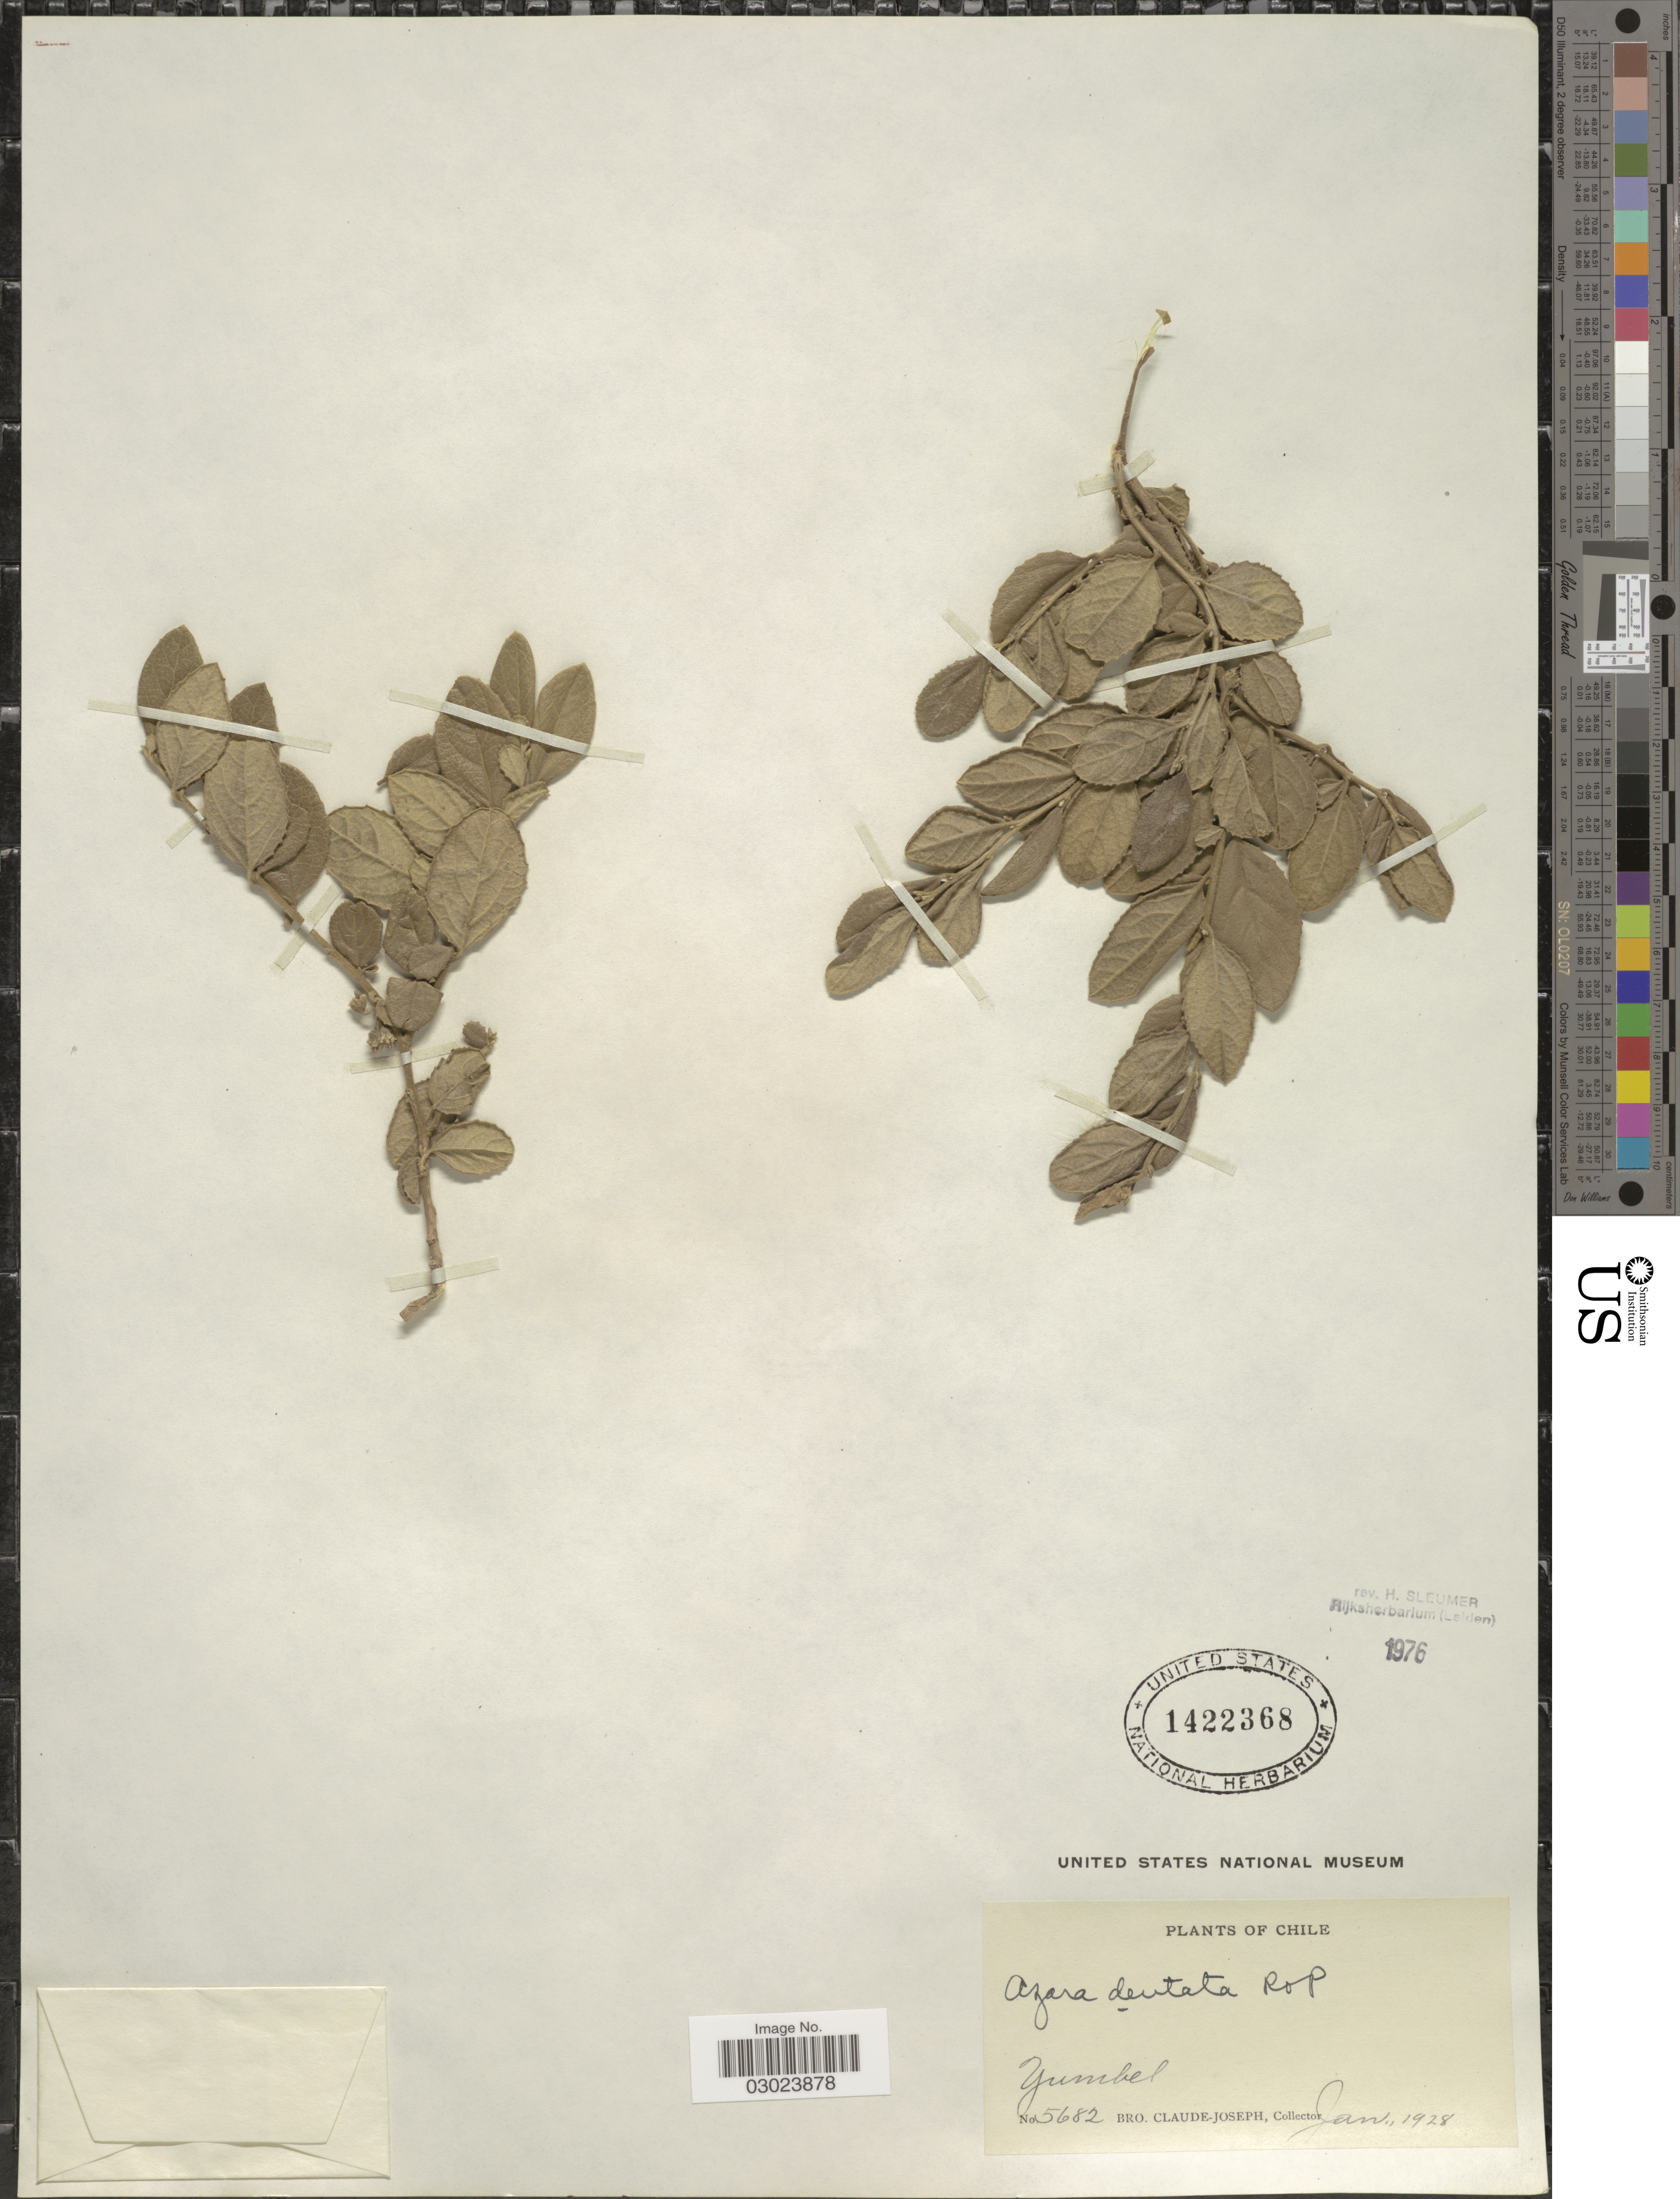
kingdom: Plantae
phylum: Tracheophyta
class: Magnoliopsida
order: Malpighiales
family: Salicaceae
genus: Azara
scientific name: Azara dentata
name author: Ruiz & Pav.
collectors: Bro. Claude-Joseph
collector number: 5682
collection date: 1928-01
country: Chile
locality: Yumbel.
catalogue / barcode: US 1422368